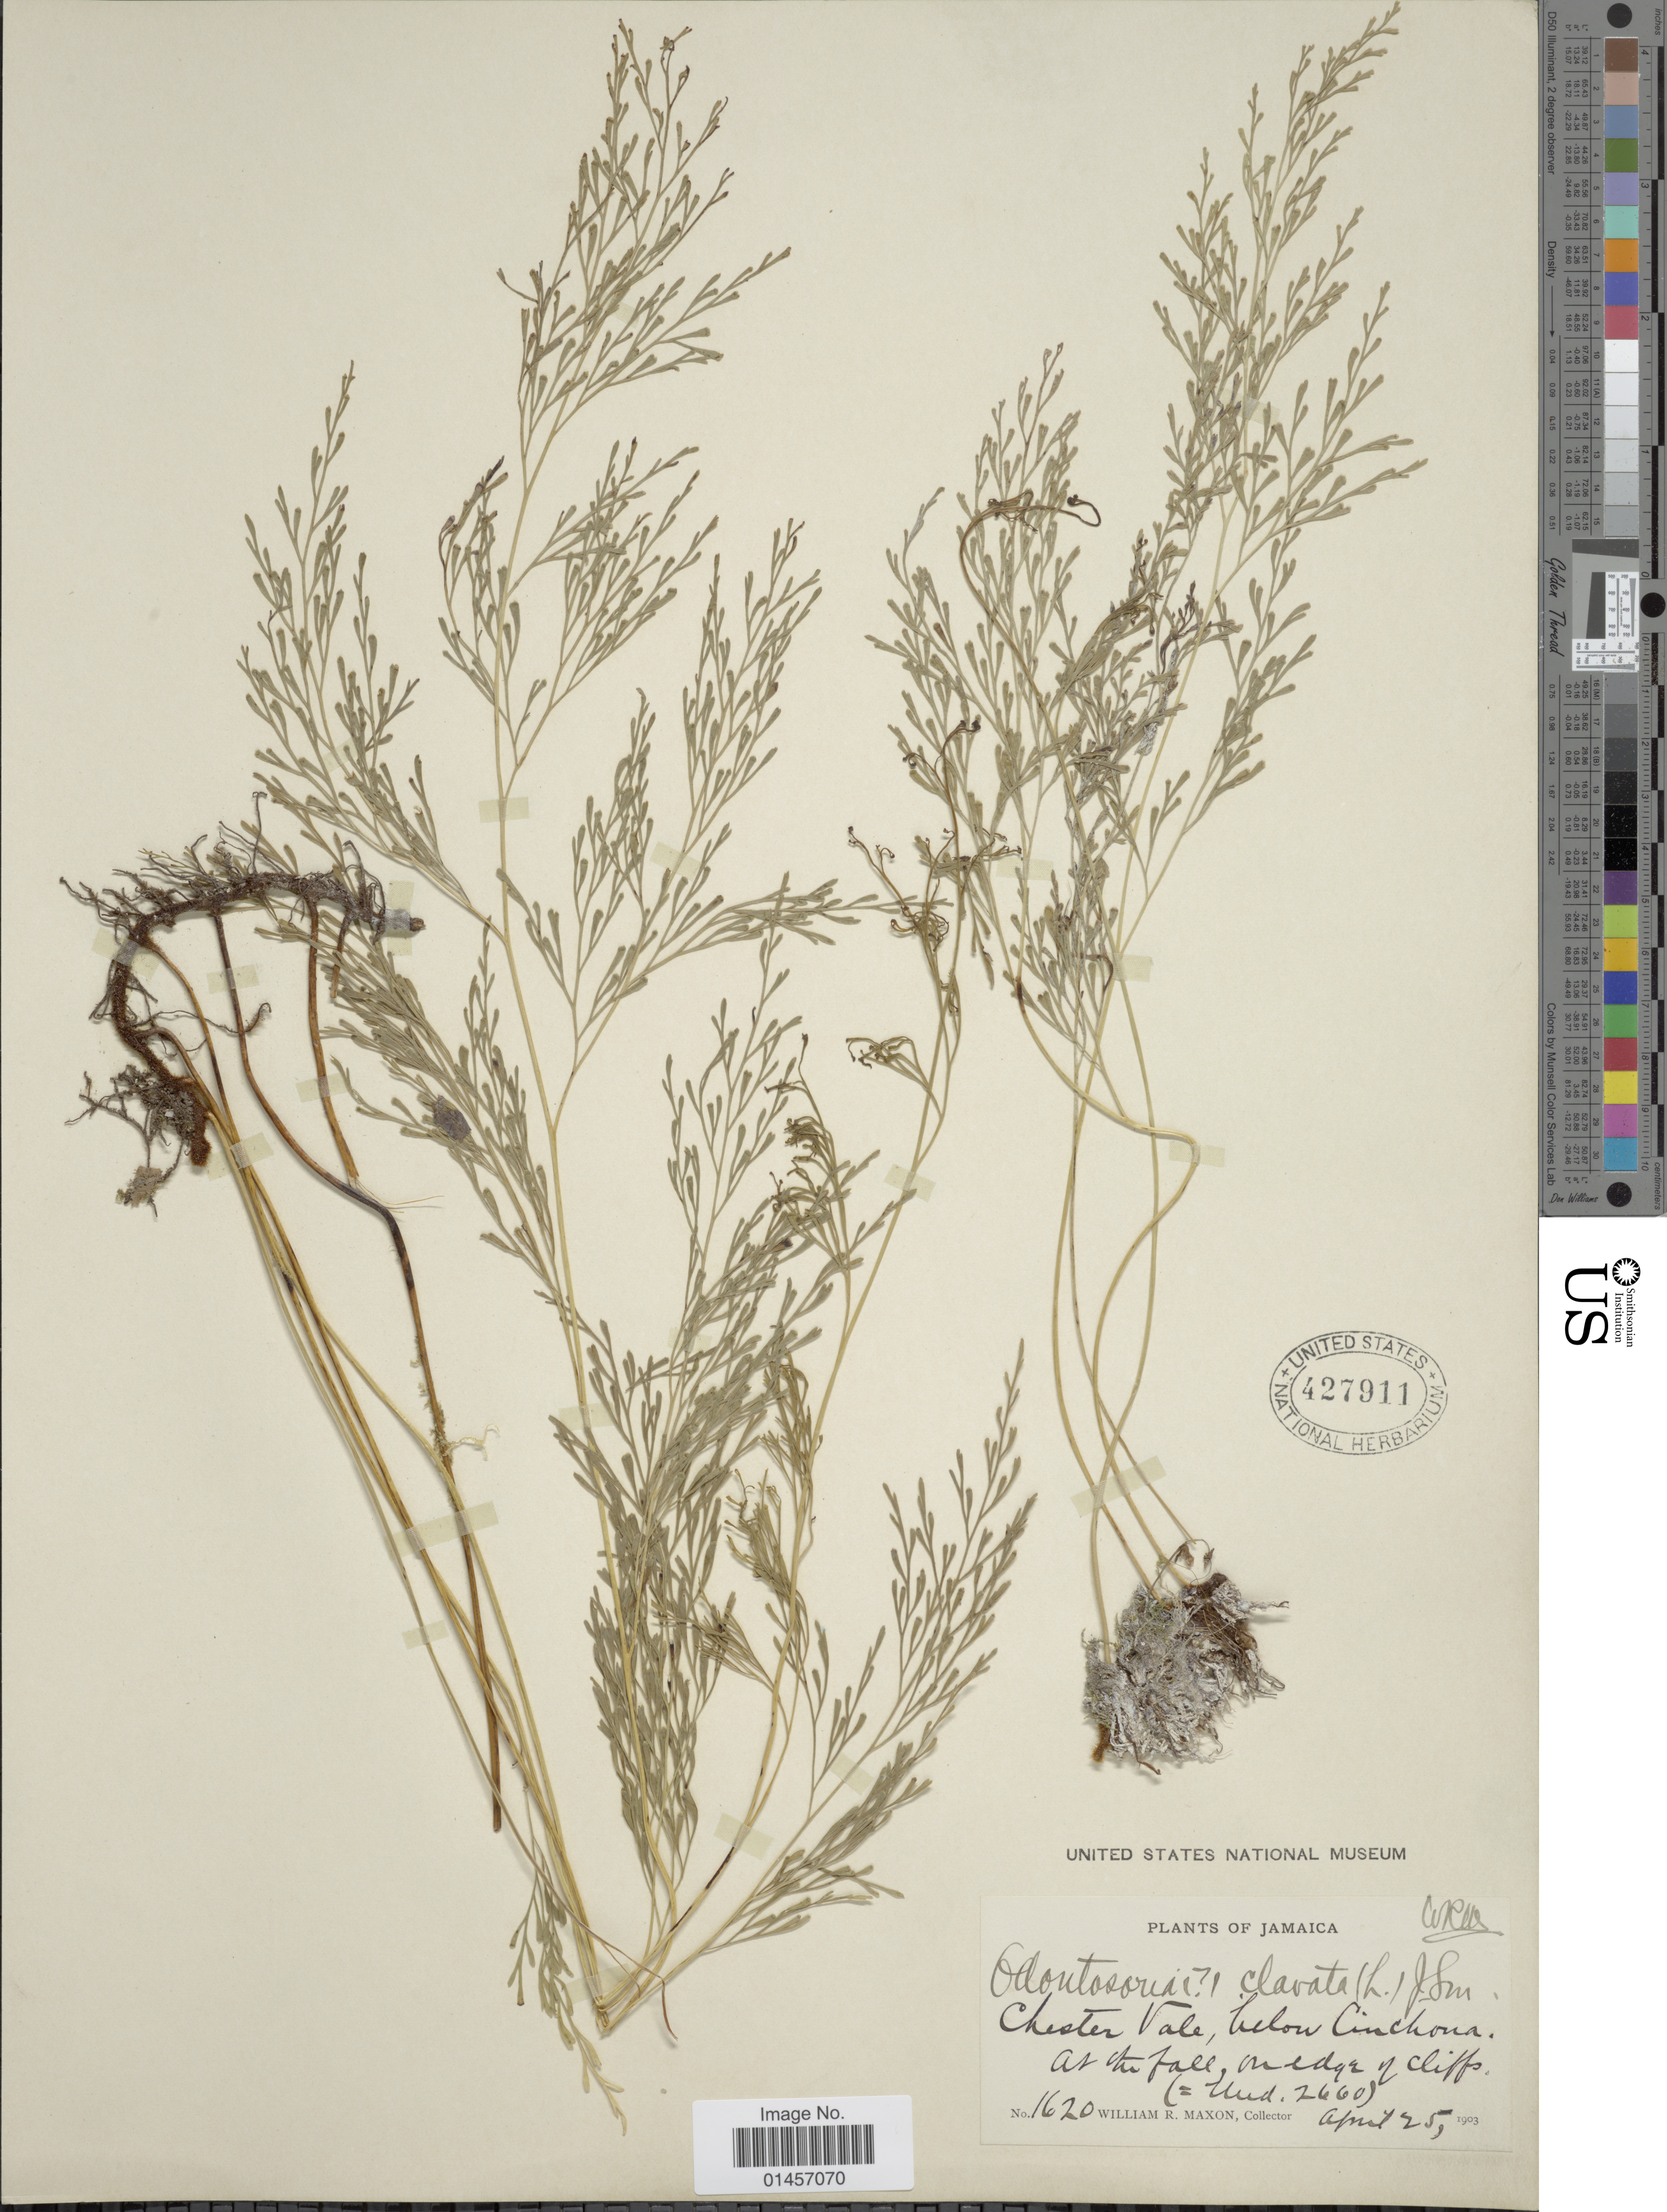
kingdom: Plantae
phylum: Tracheophyta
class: Polypodiopsida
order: Polypodiales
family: Lindsaeaceae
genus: Sphenomeris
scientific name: Sphenomeris clavata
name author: (L.) Maxon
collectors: W. R. Maxon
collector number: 1620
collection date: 1903-04-25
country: Jamaica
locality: Jamaica, Chester Vale, below Cinchona, at the fall. medyry cliffs.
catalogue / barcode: US 427911